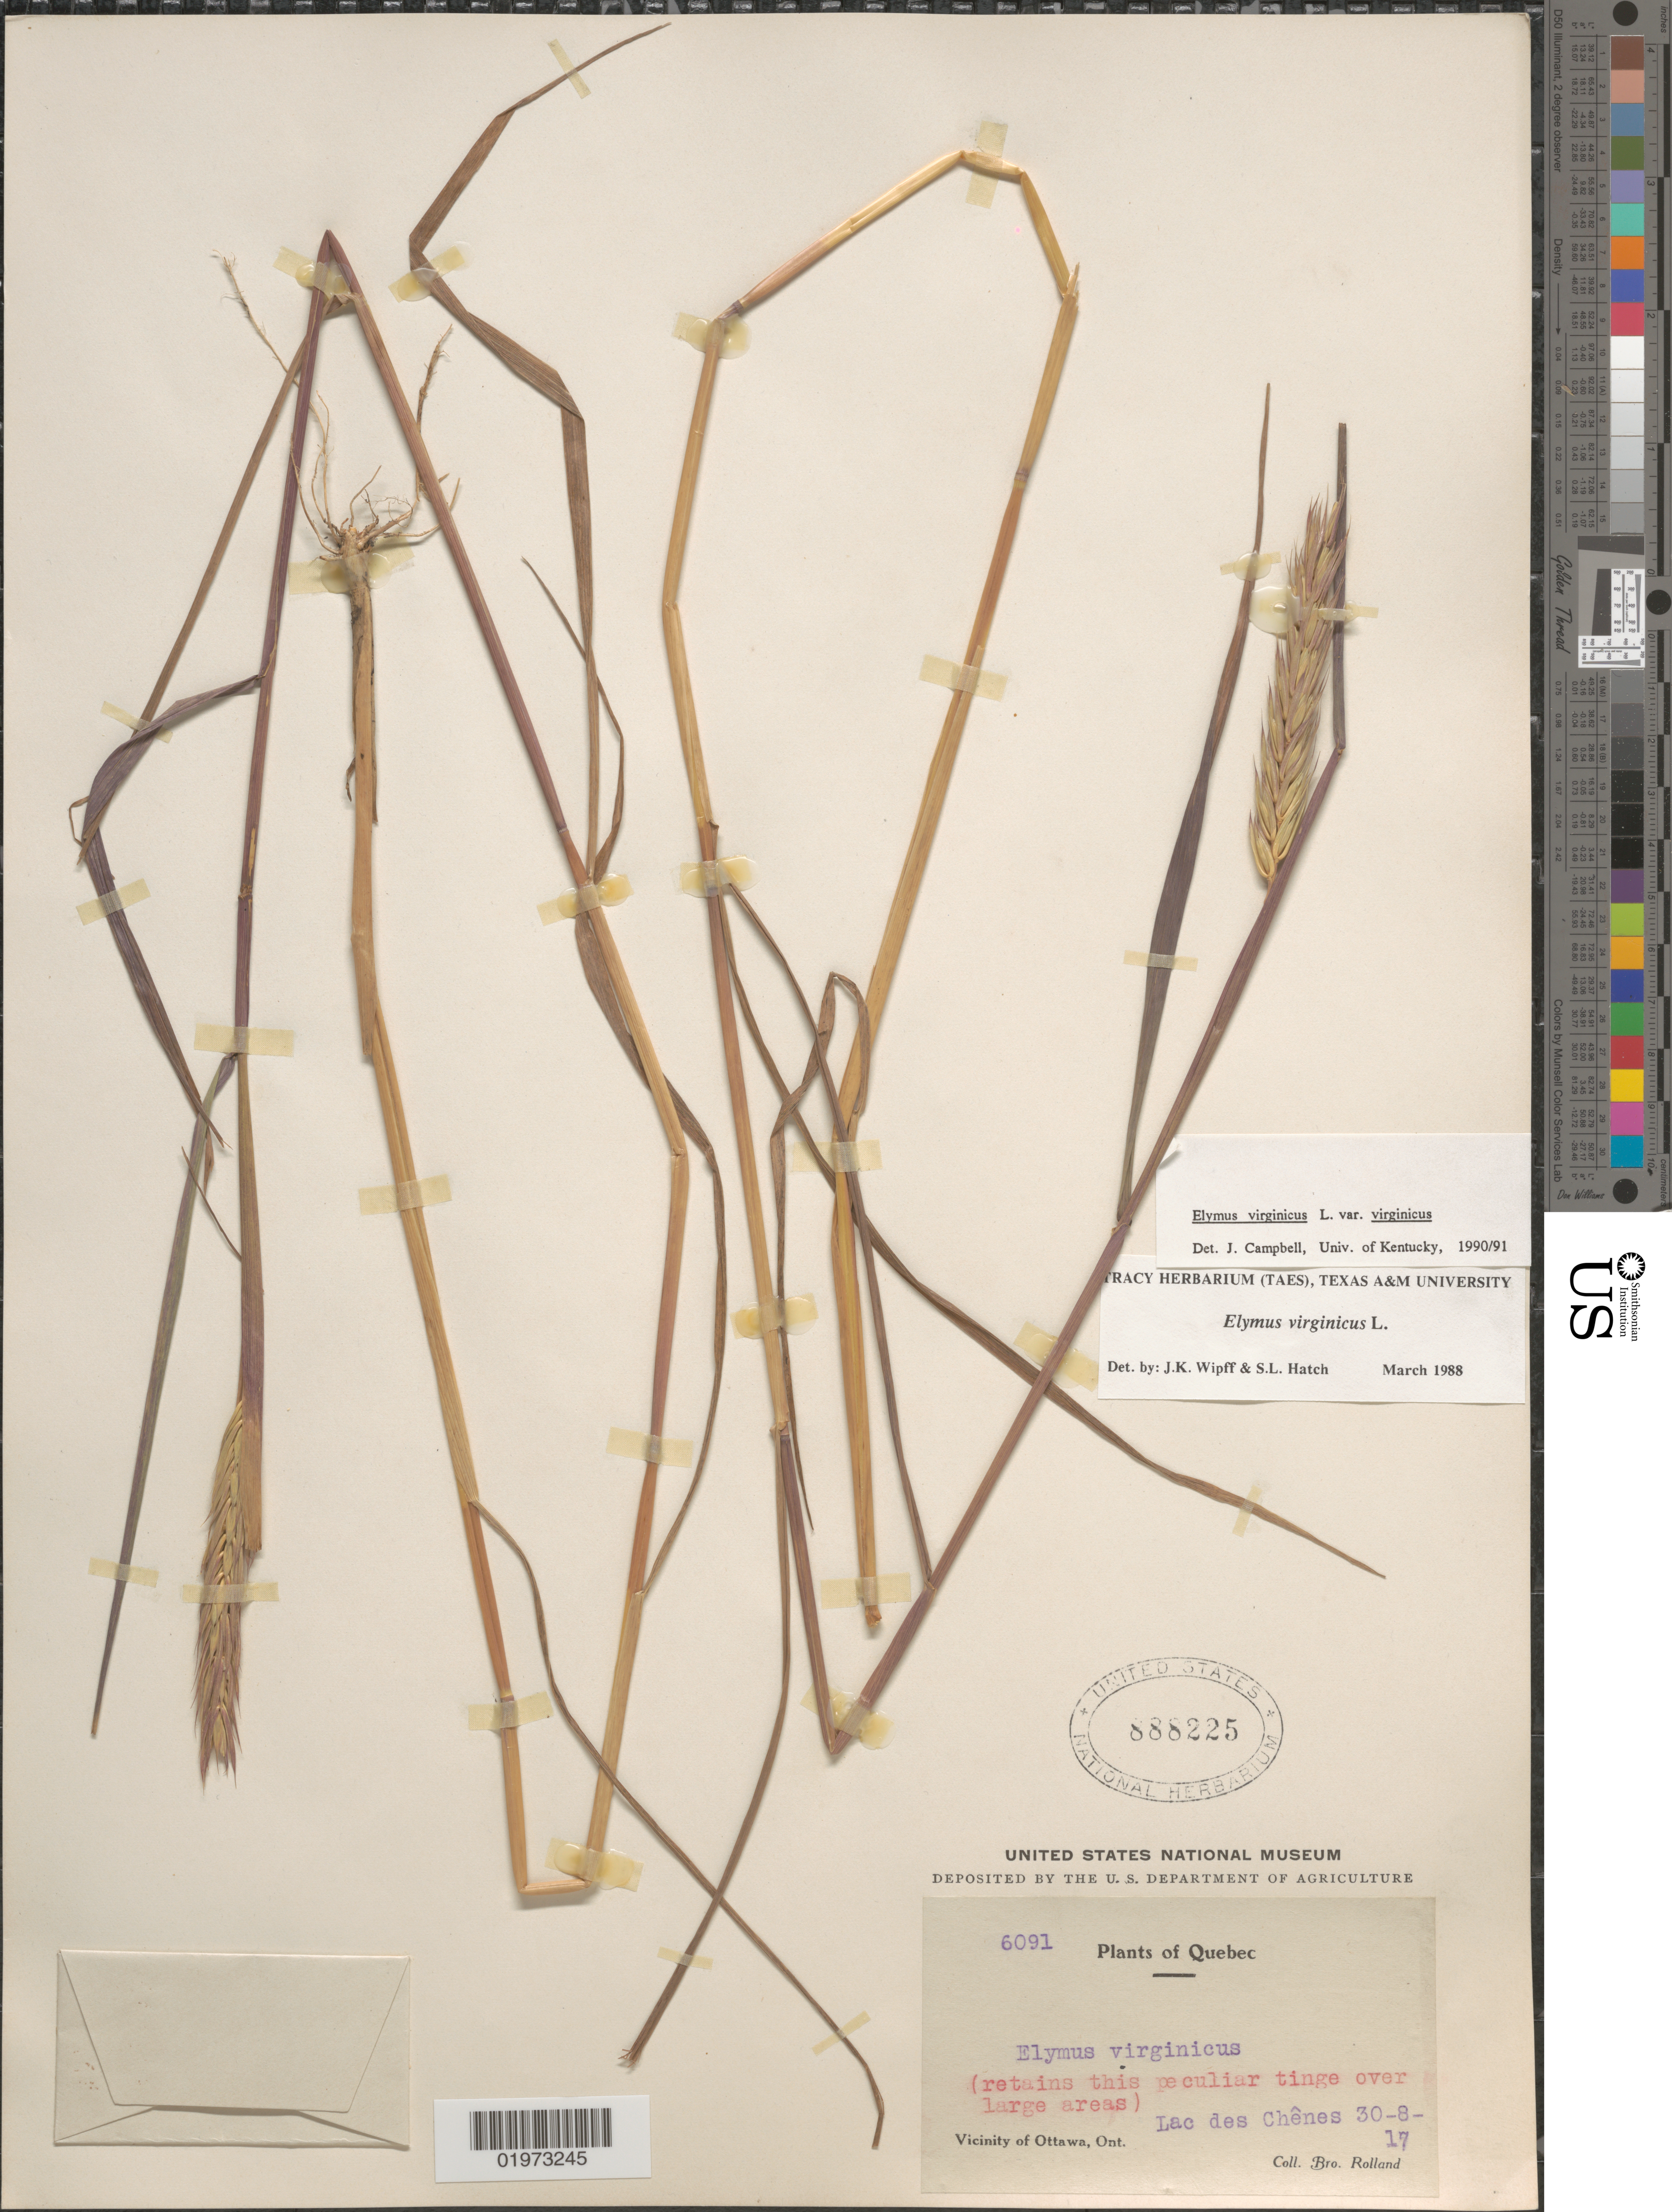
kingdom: Plantae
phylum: Tracheophyta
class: Liliopsida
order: Poales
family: Poaceae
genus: Elymus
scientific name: Elymus virginicus var. virginicus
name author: L.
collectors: B. Rolland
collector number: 6091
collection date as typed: Transcribed d/m/y: 30/8/17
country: Canada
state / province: Ontario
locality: Lac des Chênes. Vicinity of Ottawa.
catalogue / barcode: US 888225